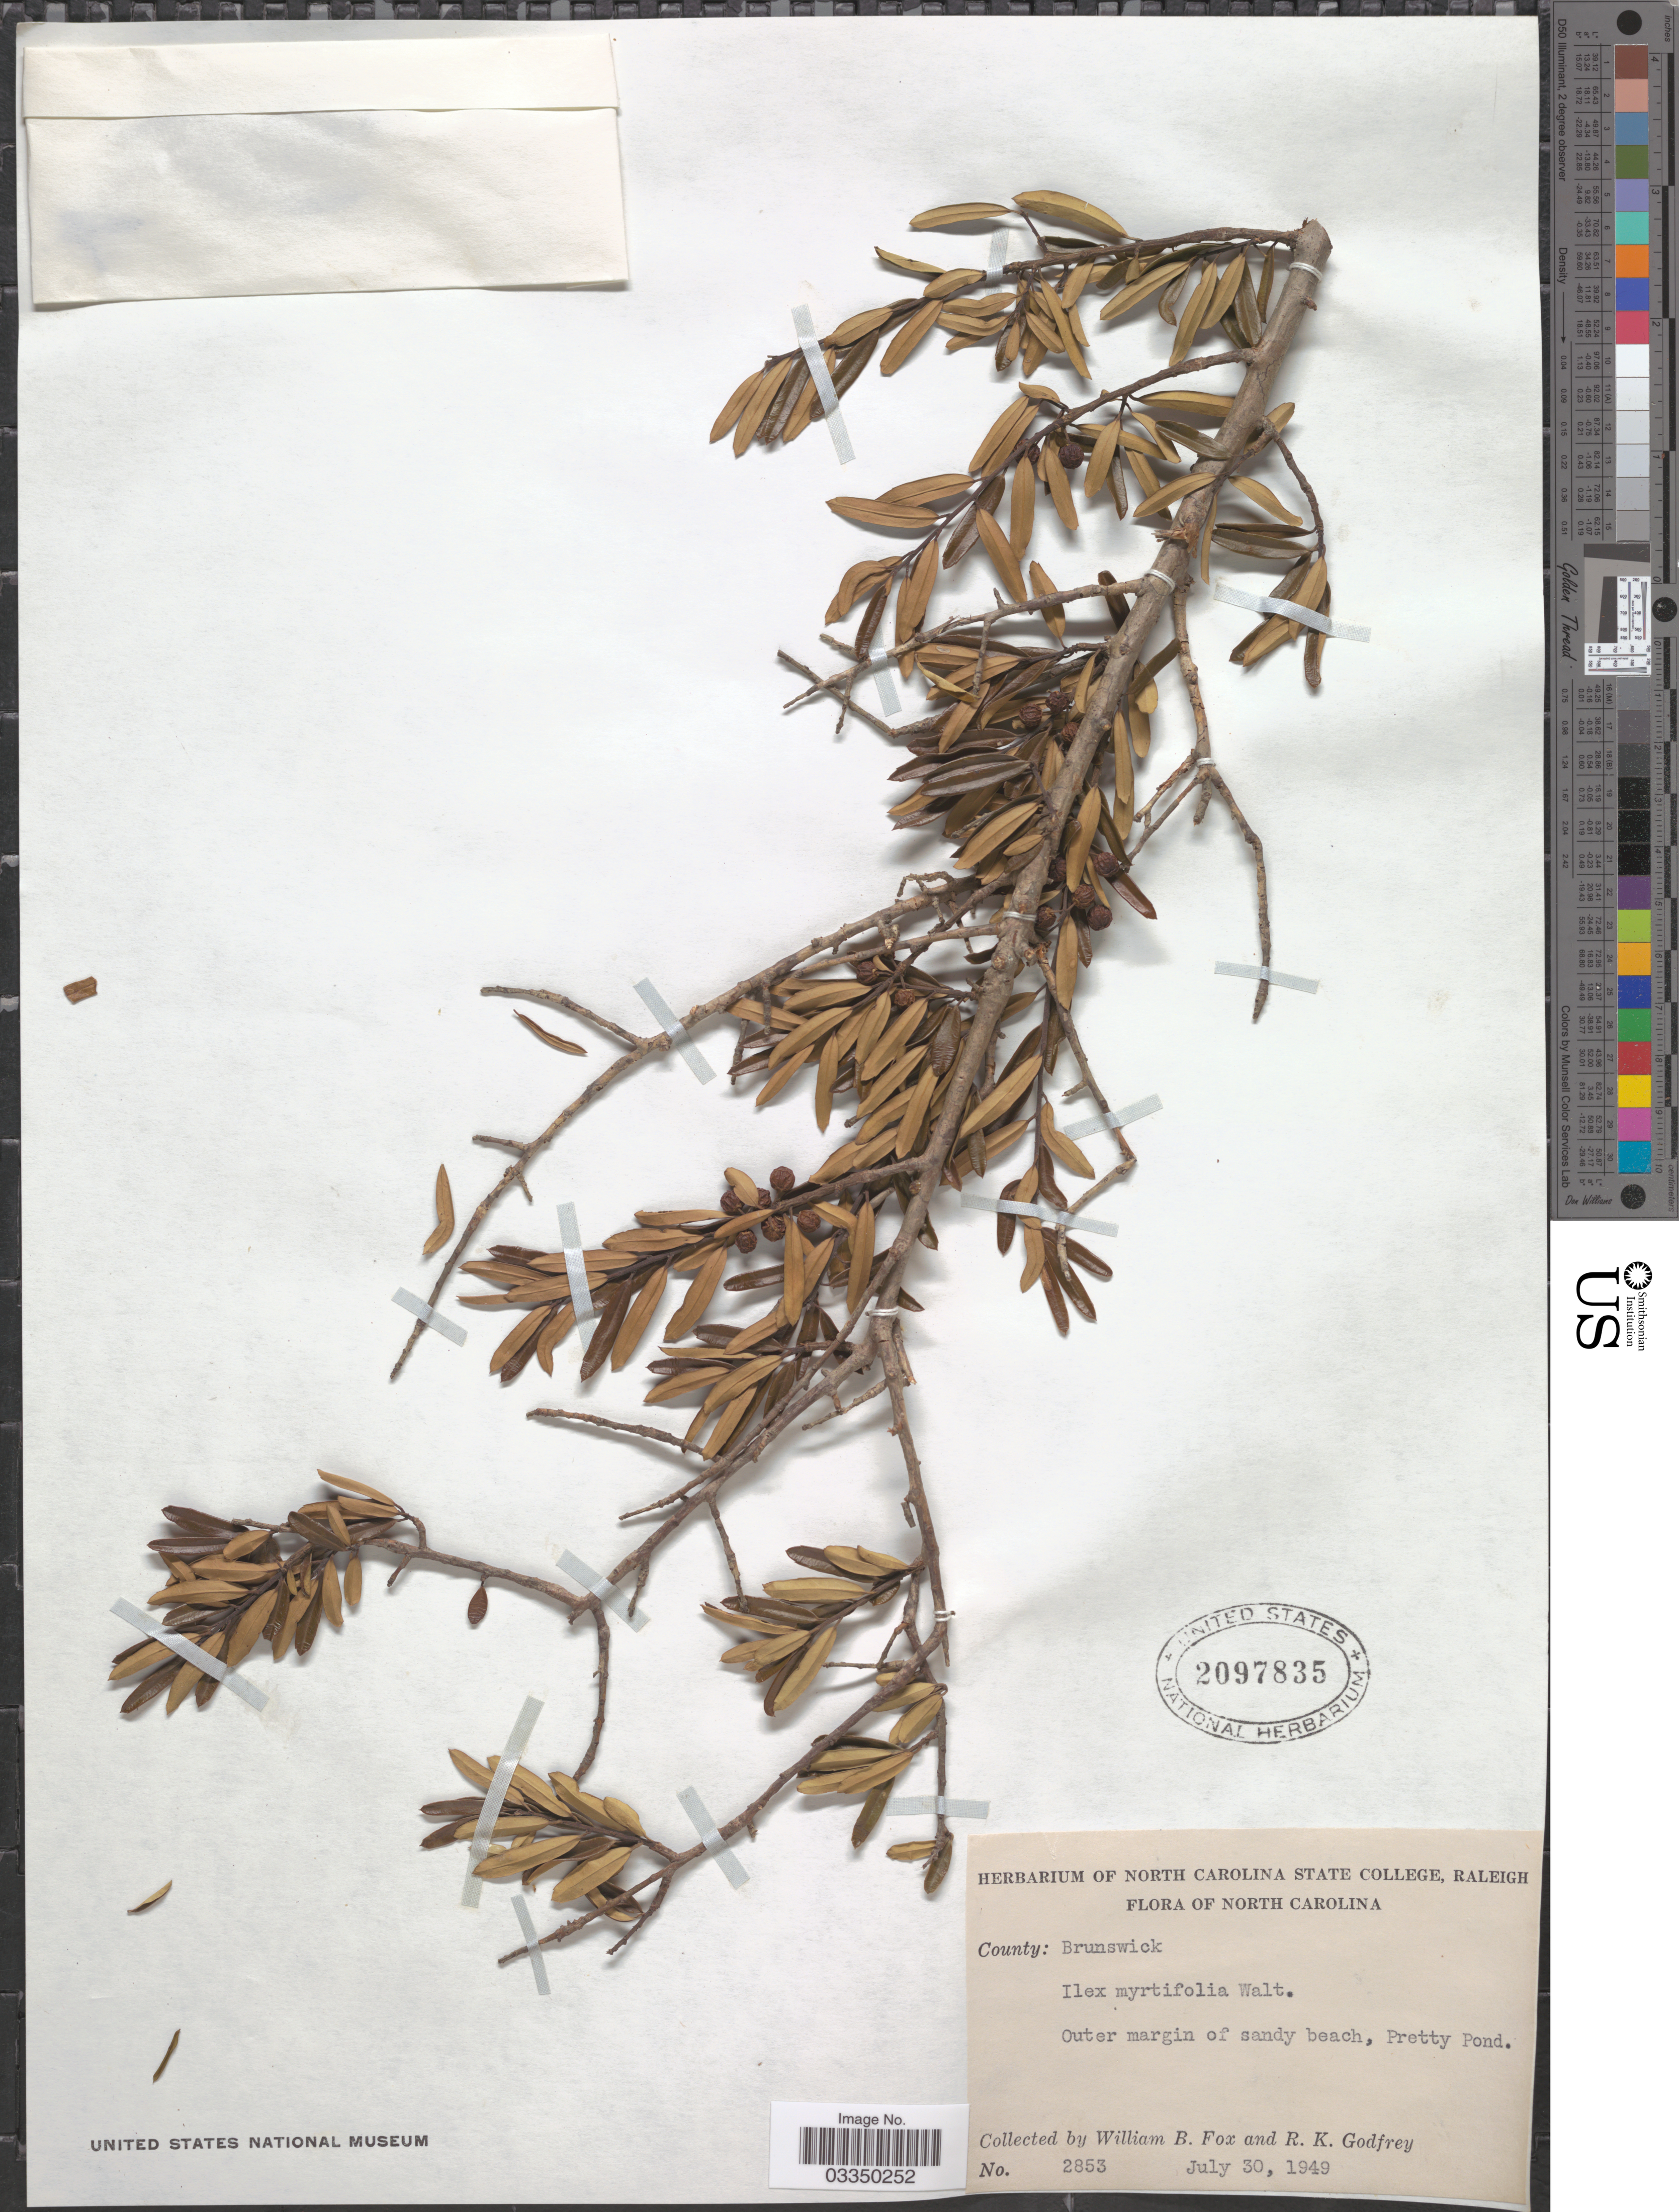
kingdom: Plantae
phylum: Tracheophyta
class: Magnoliopsida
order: Aquifoliales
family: Aquifoliaceae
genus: Ilex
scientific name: Ilex myrtifolia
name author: Walter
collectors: W. B. Fox & R. K. Godfrey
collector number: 2853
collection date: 1949-07-30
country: United States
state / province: North Carolina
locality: County: Brunswick. Outer margin of sandy beach, Pretty Pond.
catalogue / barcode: US 2097835